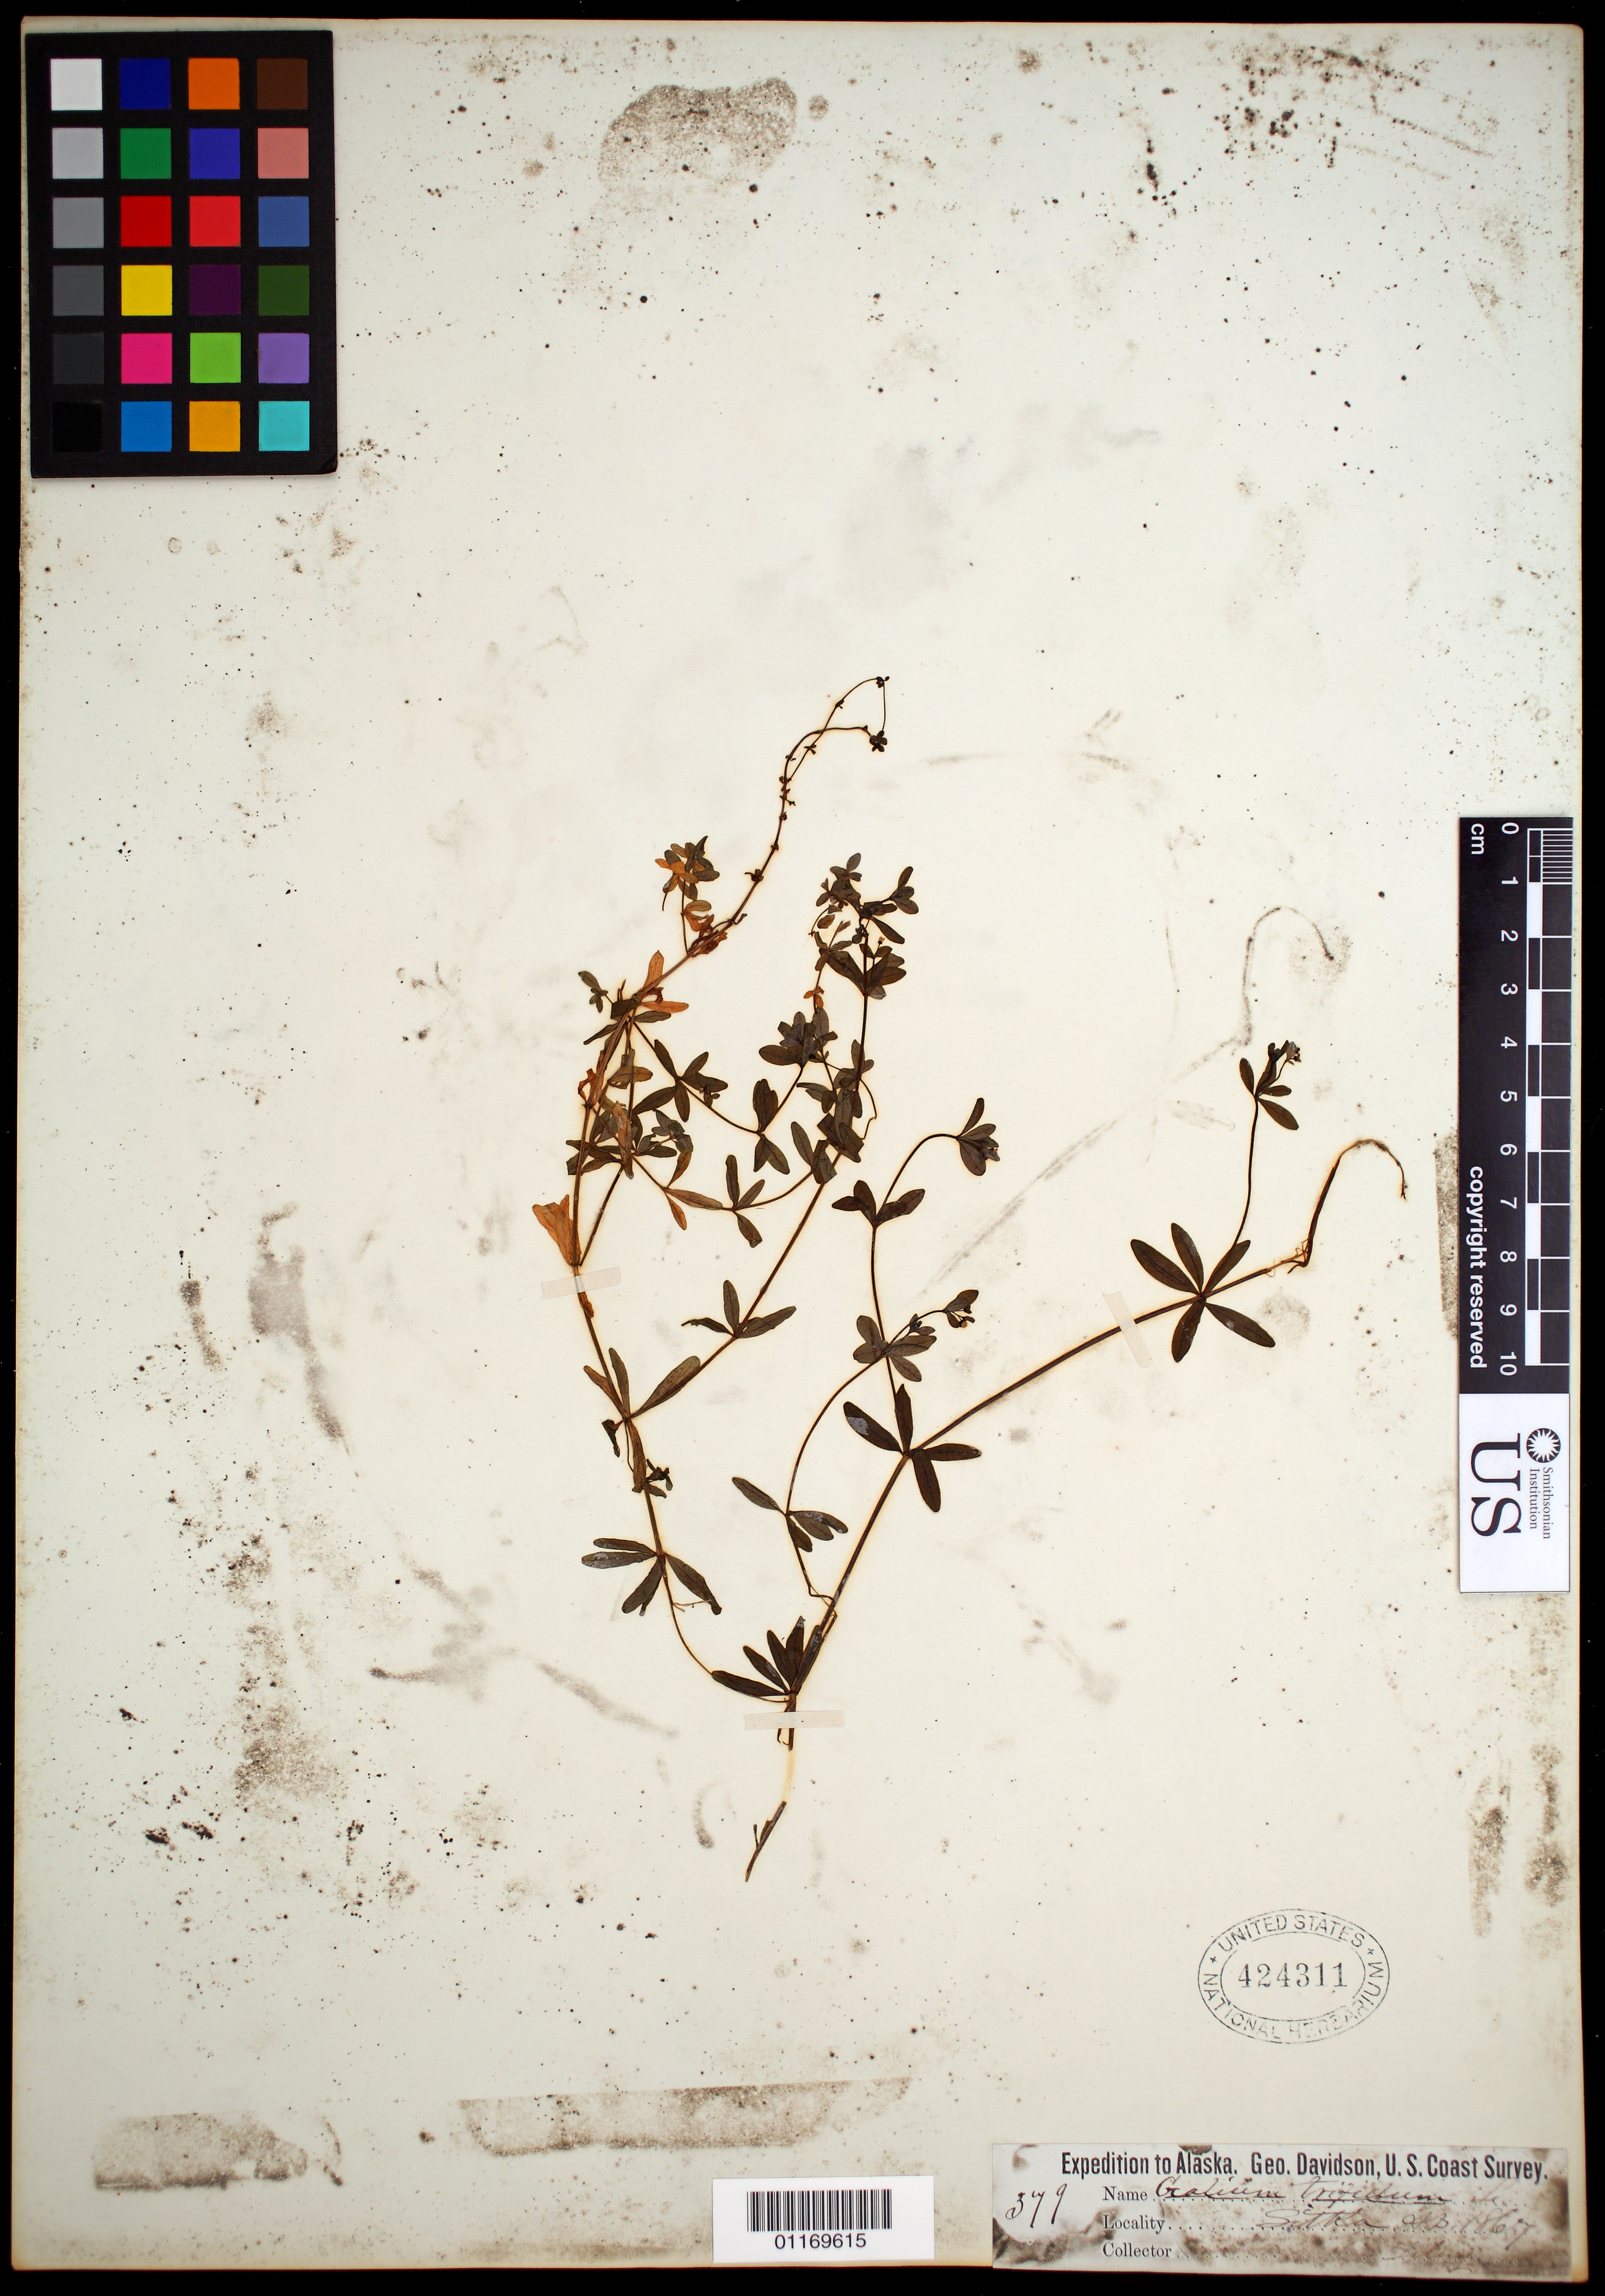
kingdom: Plantae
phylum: Tracheophyta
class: Magnoliopsida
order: Gentianales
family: Rubiaceae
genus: Galium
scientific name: Galium trifidum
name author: L.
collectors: H .S. T. Tiling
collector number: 379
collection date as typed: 1867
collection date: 1867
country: United States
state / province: Alaska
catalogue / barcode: US 424311